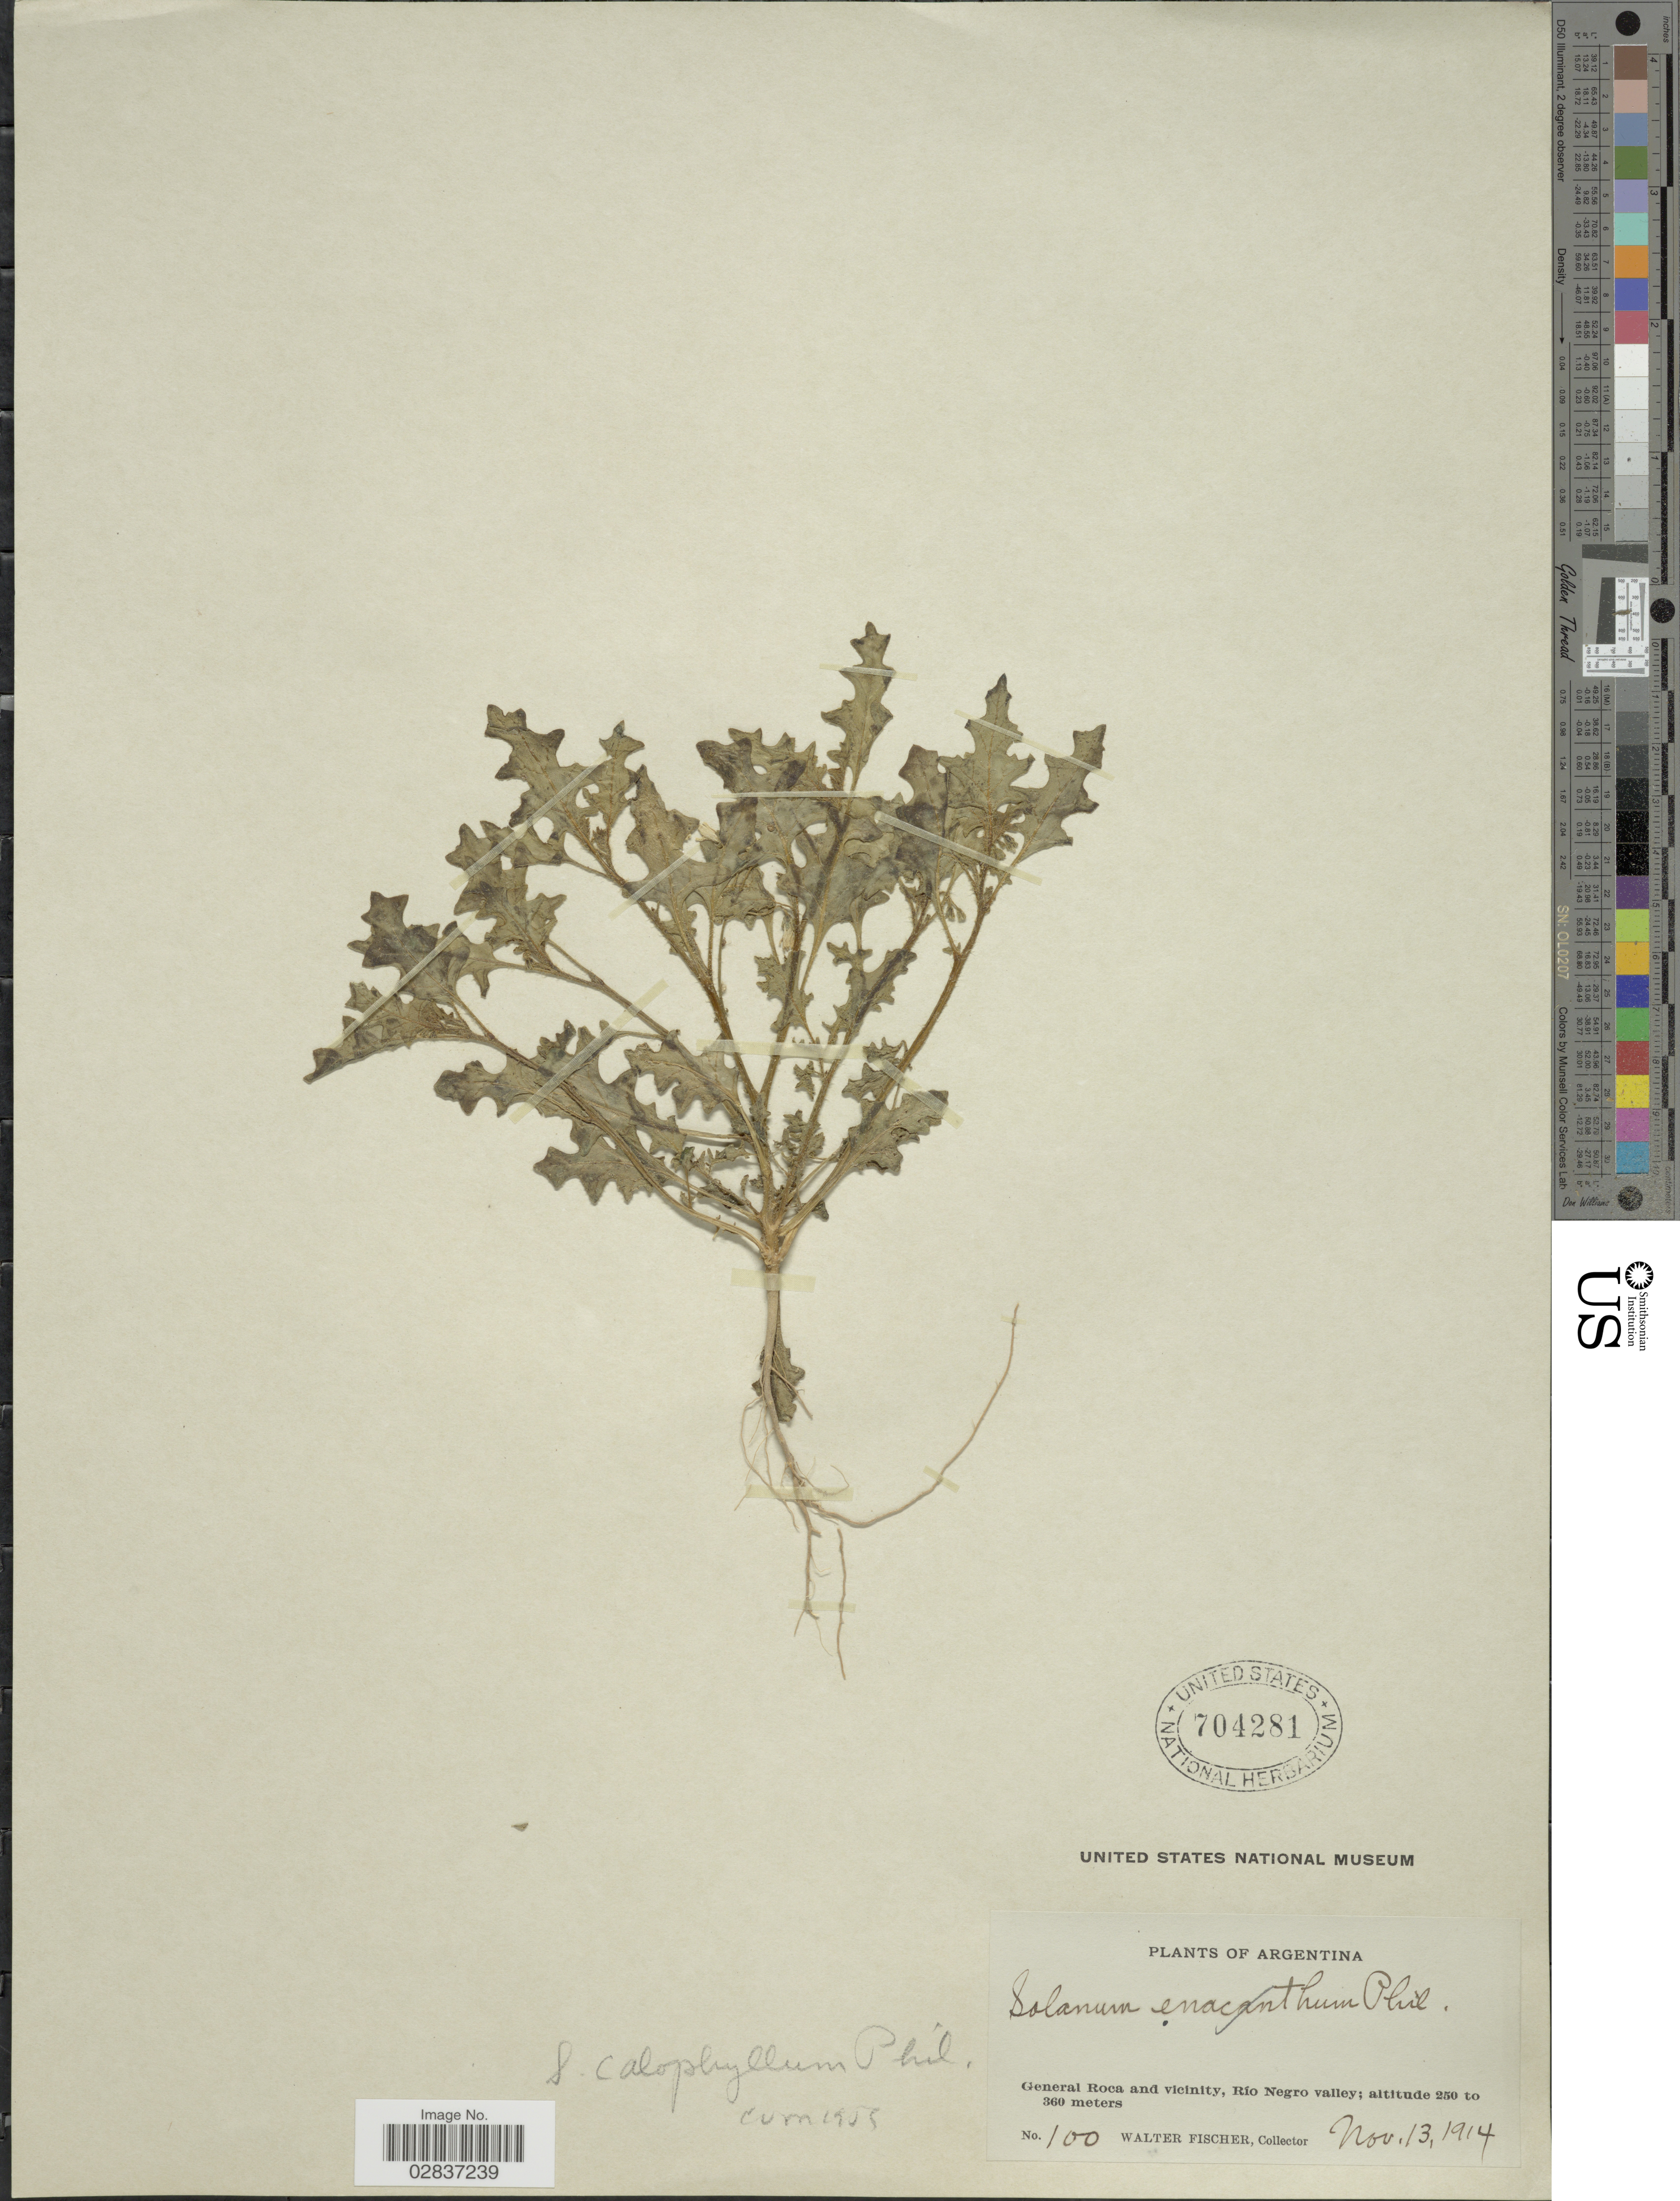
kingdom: Plantae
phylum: Tracheophyta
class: Magnoliopsida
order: Solanales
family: Solanaceae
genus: Solanum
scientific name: Solanum calophyllum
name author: Phil.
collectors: W. Fischer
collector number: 100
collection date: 1914-11-13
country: Argentina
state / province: Rio Negro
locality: General Roca and vicinity, Río Negro valley.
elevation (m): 250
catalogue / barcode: US 704281